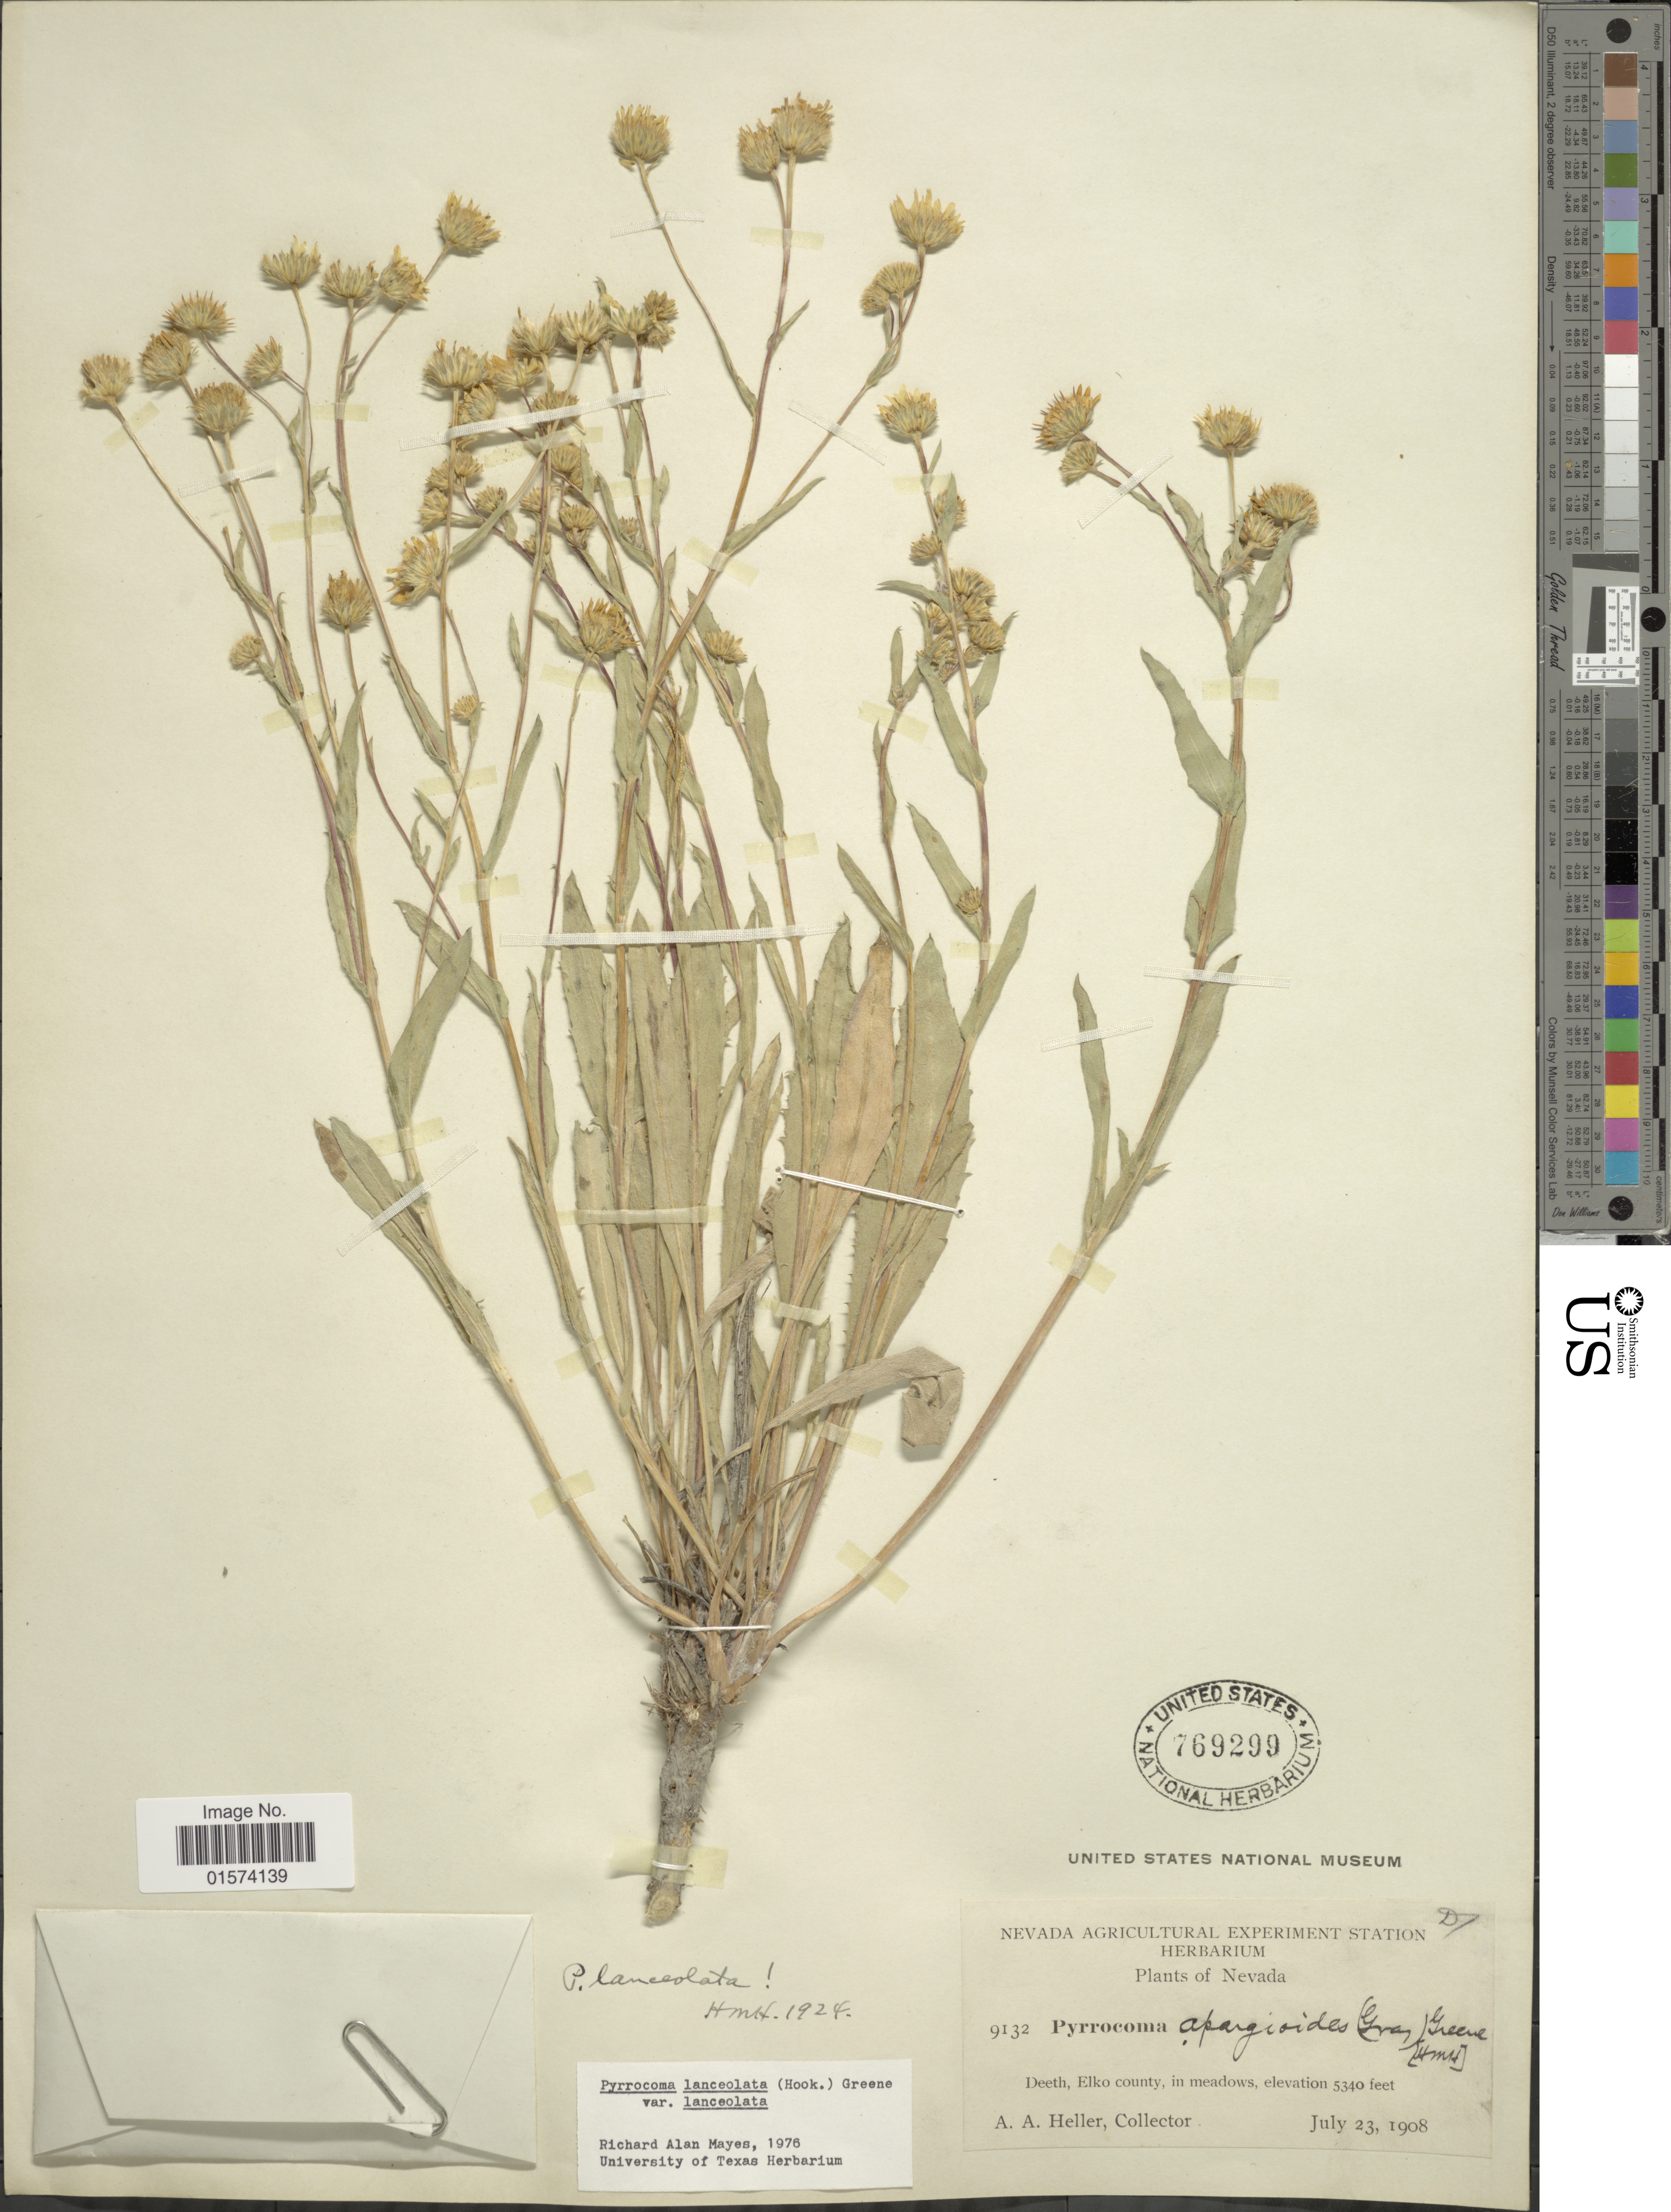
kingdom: Plantae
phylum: Tracheophyta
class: Magnoliopsida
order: Asterales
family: Asteraceae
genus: Pyrrocoma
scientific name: Pyrrocoma lanceolata var. lanceolata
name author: (Hook.) Greene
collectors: A. A. Heller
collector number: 9132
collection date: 1908-07-23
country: United States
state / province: Nevada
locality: Deeth, Elko county, in meadows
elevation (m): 1628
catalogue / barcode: US 769299